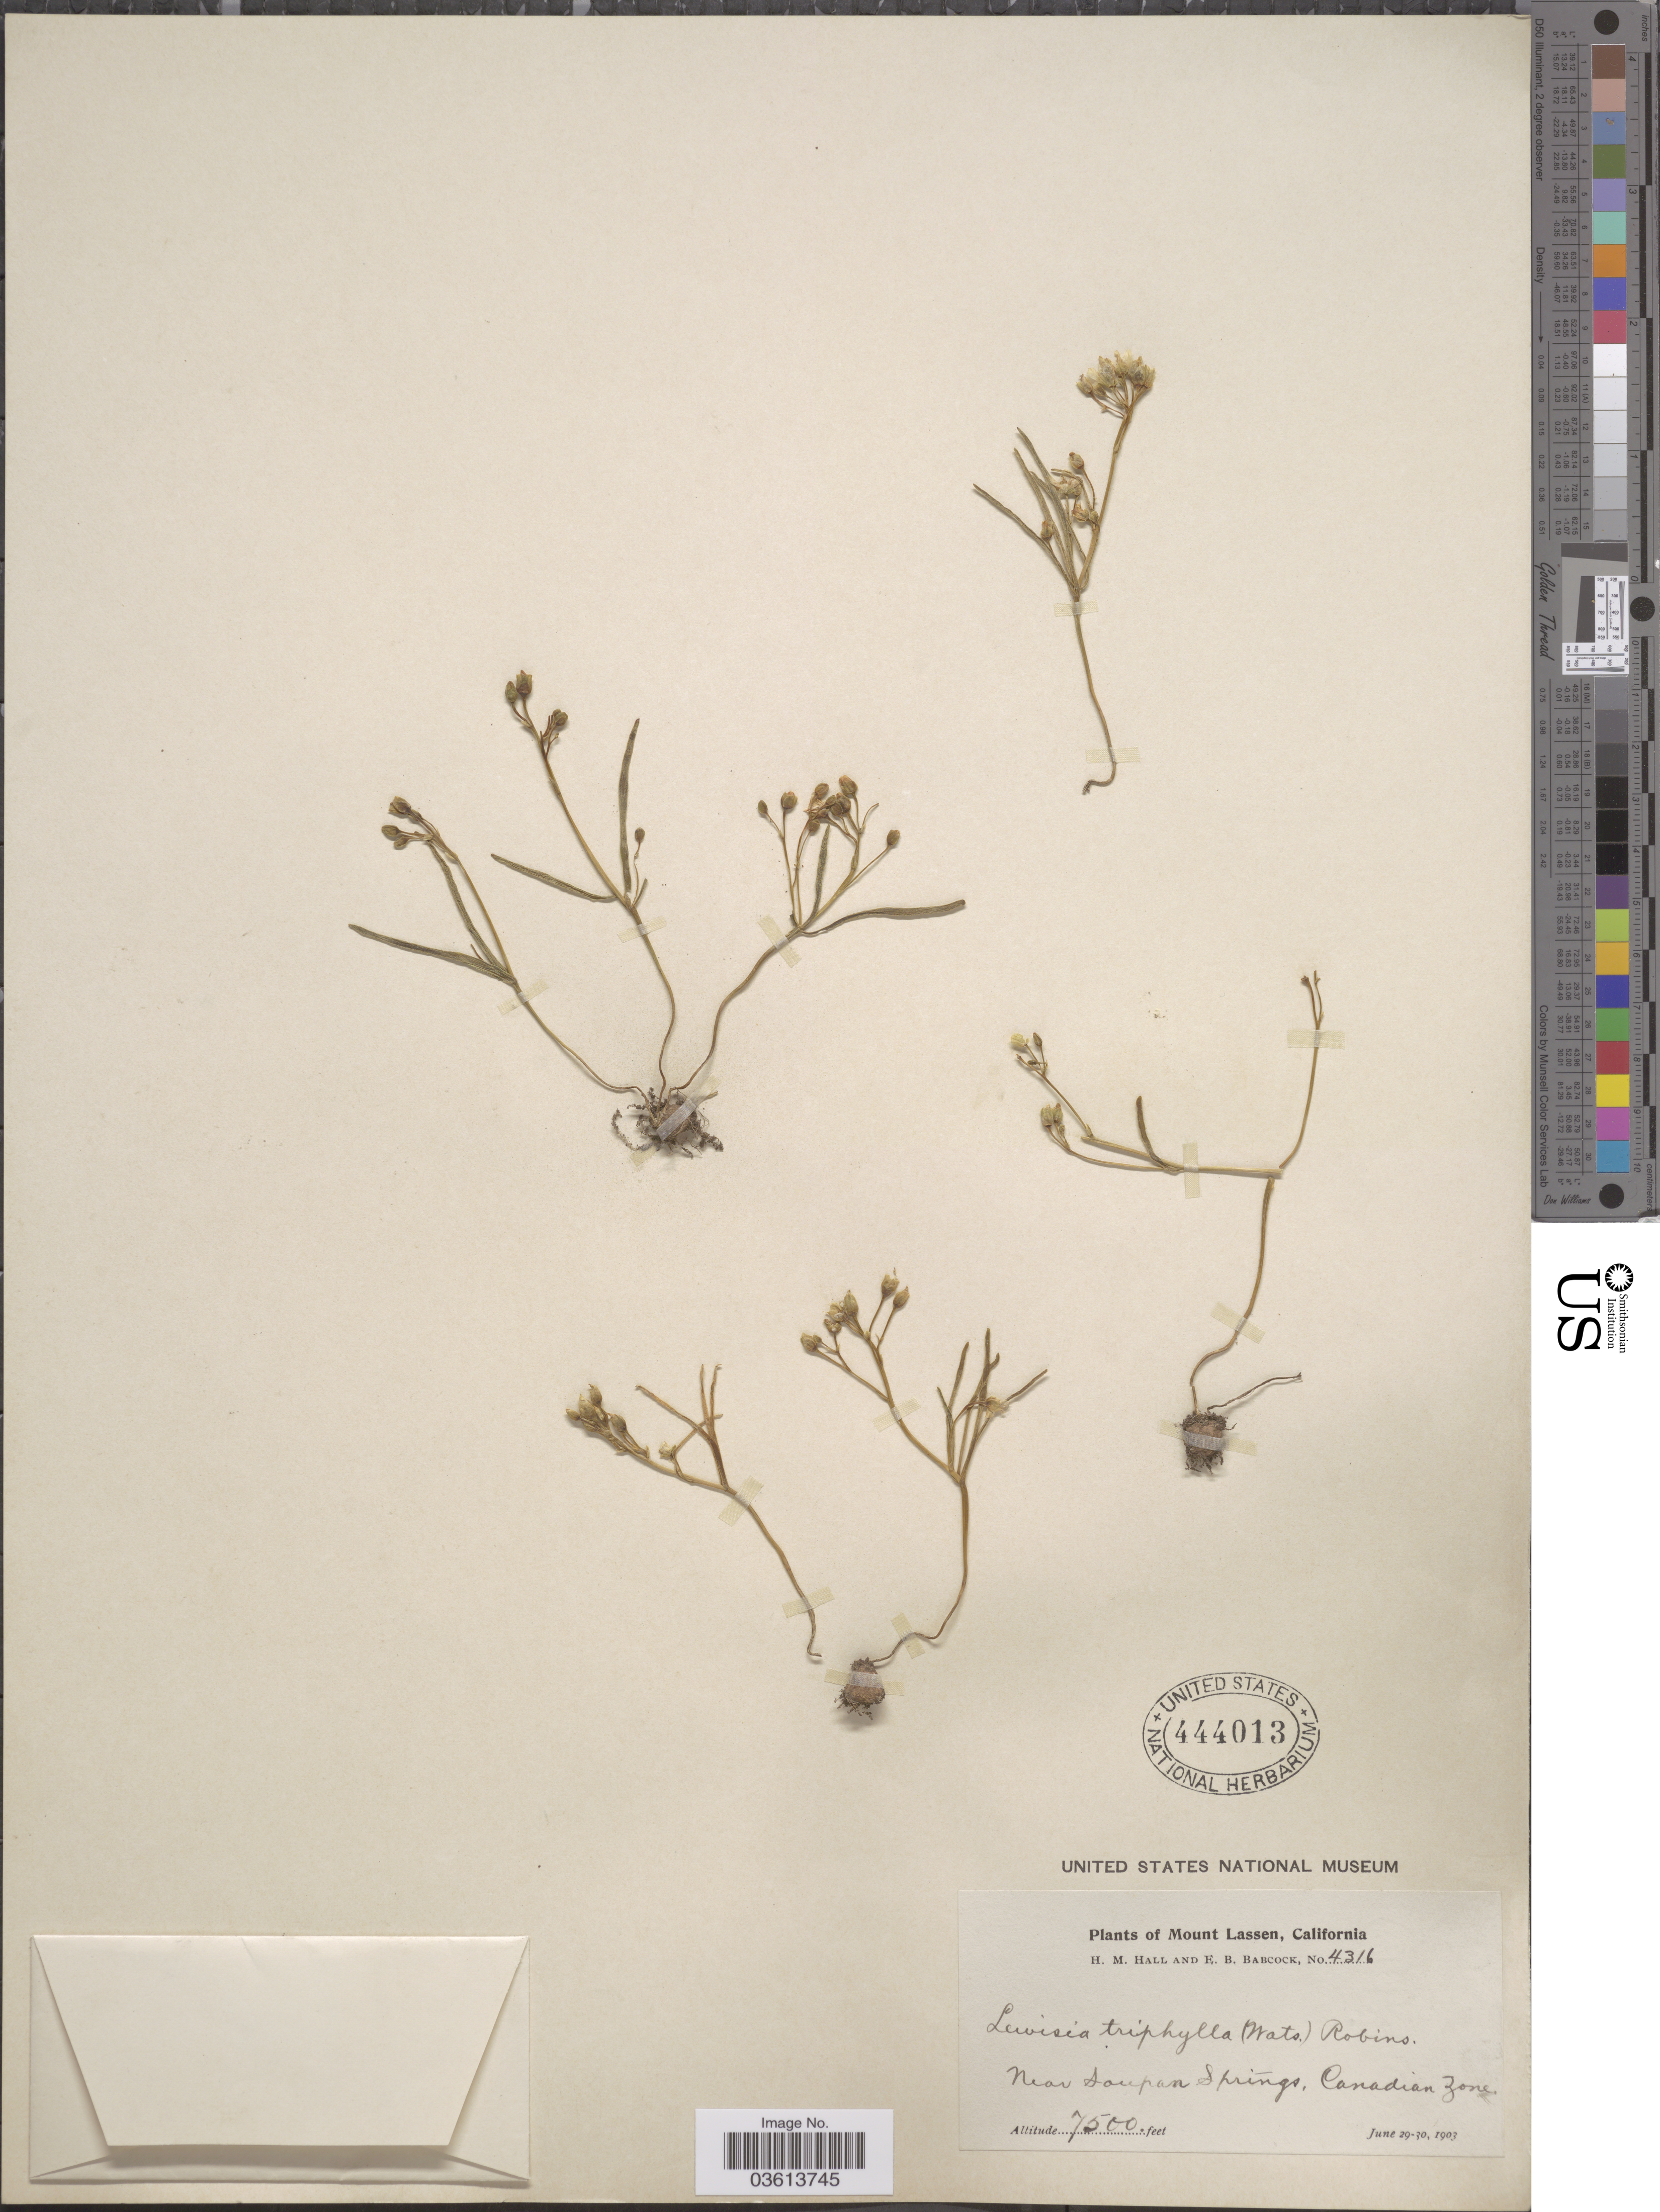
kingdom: Plantae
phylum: Tracheophyta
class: Magnoliopsida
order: Caryophyllales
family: Montiaceae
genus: Erocallis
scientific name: Erocallis triphylla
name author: (S. Watson) Rydb.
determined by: Strong, Mark T., (BOT), Smithsonian Institution - National Museum of Natural History (UNITED STATES)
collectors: H. M. Hall & E. B. Babcock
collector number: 4316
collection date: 1903-06-29/1903-06-30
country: United States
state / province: California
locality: Mount Lassen. Near Soupan Springs, Canadian Zone.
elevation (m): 2286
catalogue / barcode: US 444013